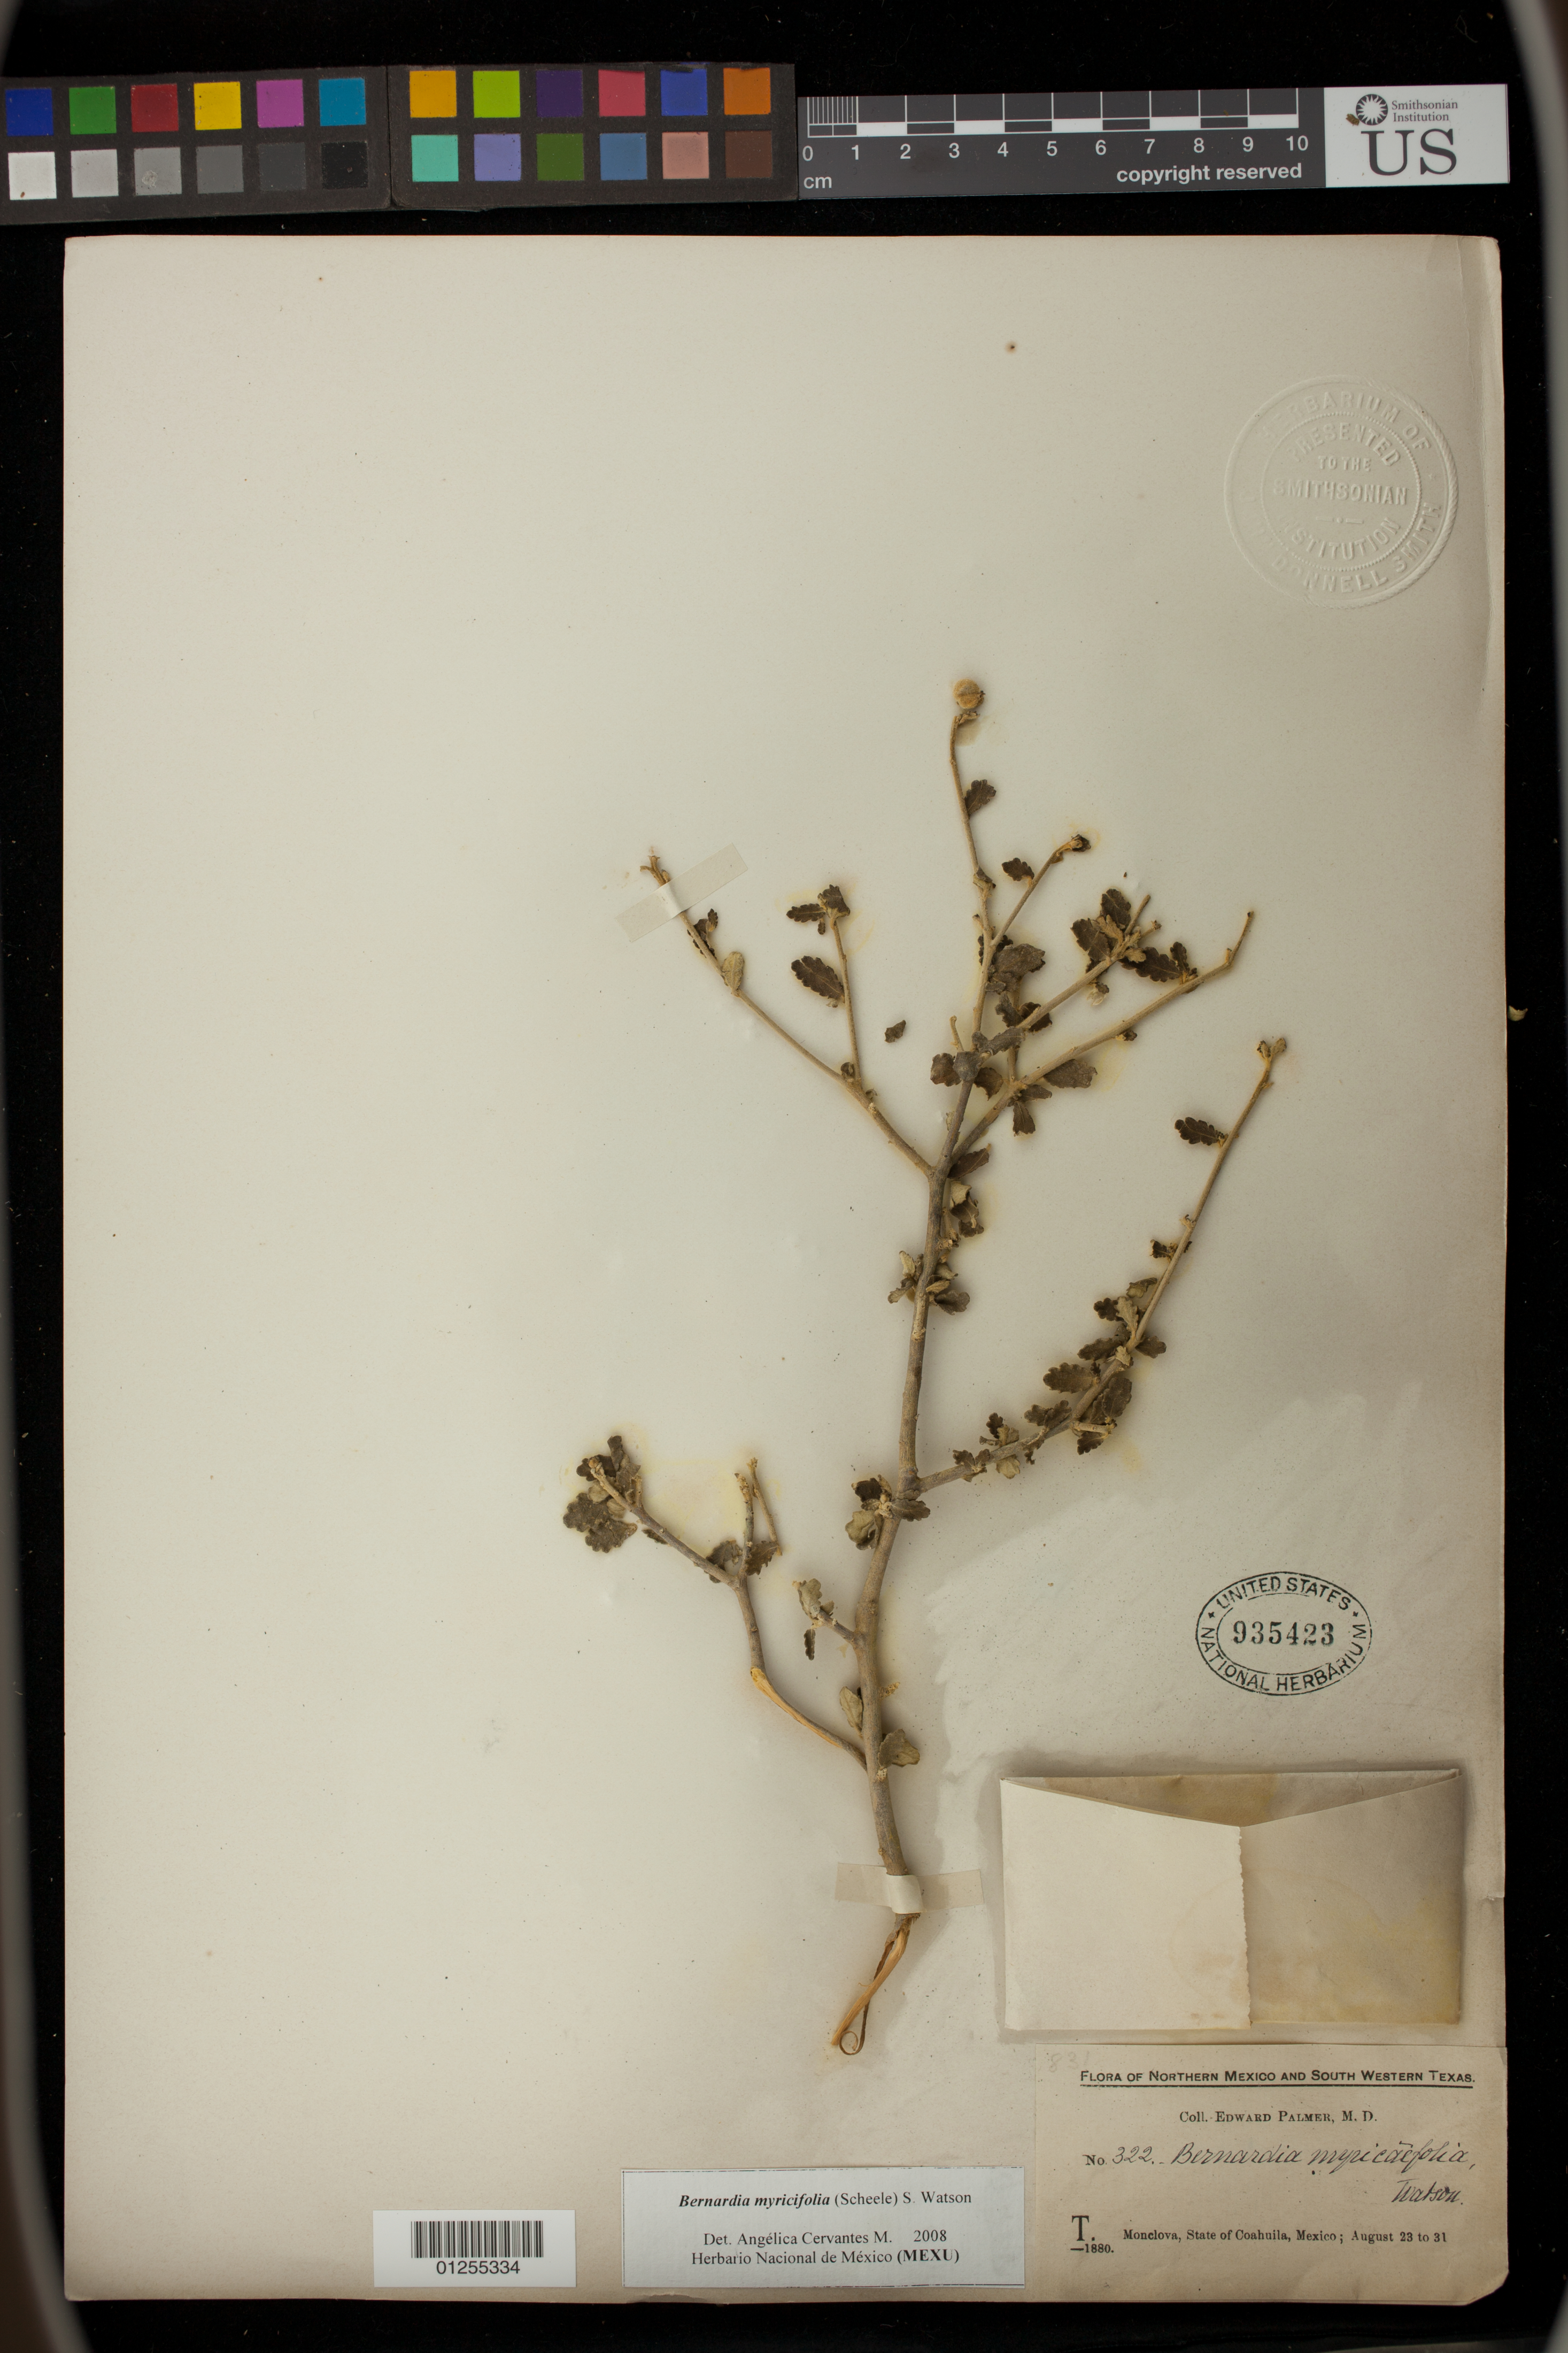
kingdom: Plantae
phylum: Tracheophyta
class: Magnoliopsida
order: Malpighiales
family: Euphorbiaceae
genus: Bernardia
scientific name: Bernardia myricifolia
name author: (Scheele) S. Watson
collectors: E. Palmer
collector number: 322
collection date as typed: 23 Aug 1880 to 31 Aug 1880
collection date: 1880-08-23/1880-08-31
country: Mexico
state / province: Coahuila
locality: Monclova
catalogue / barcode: US 935423